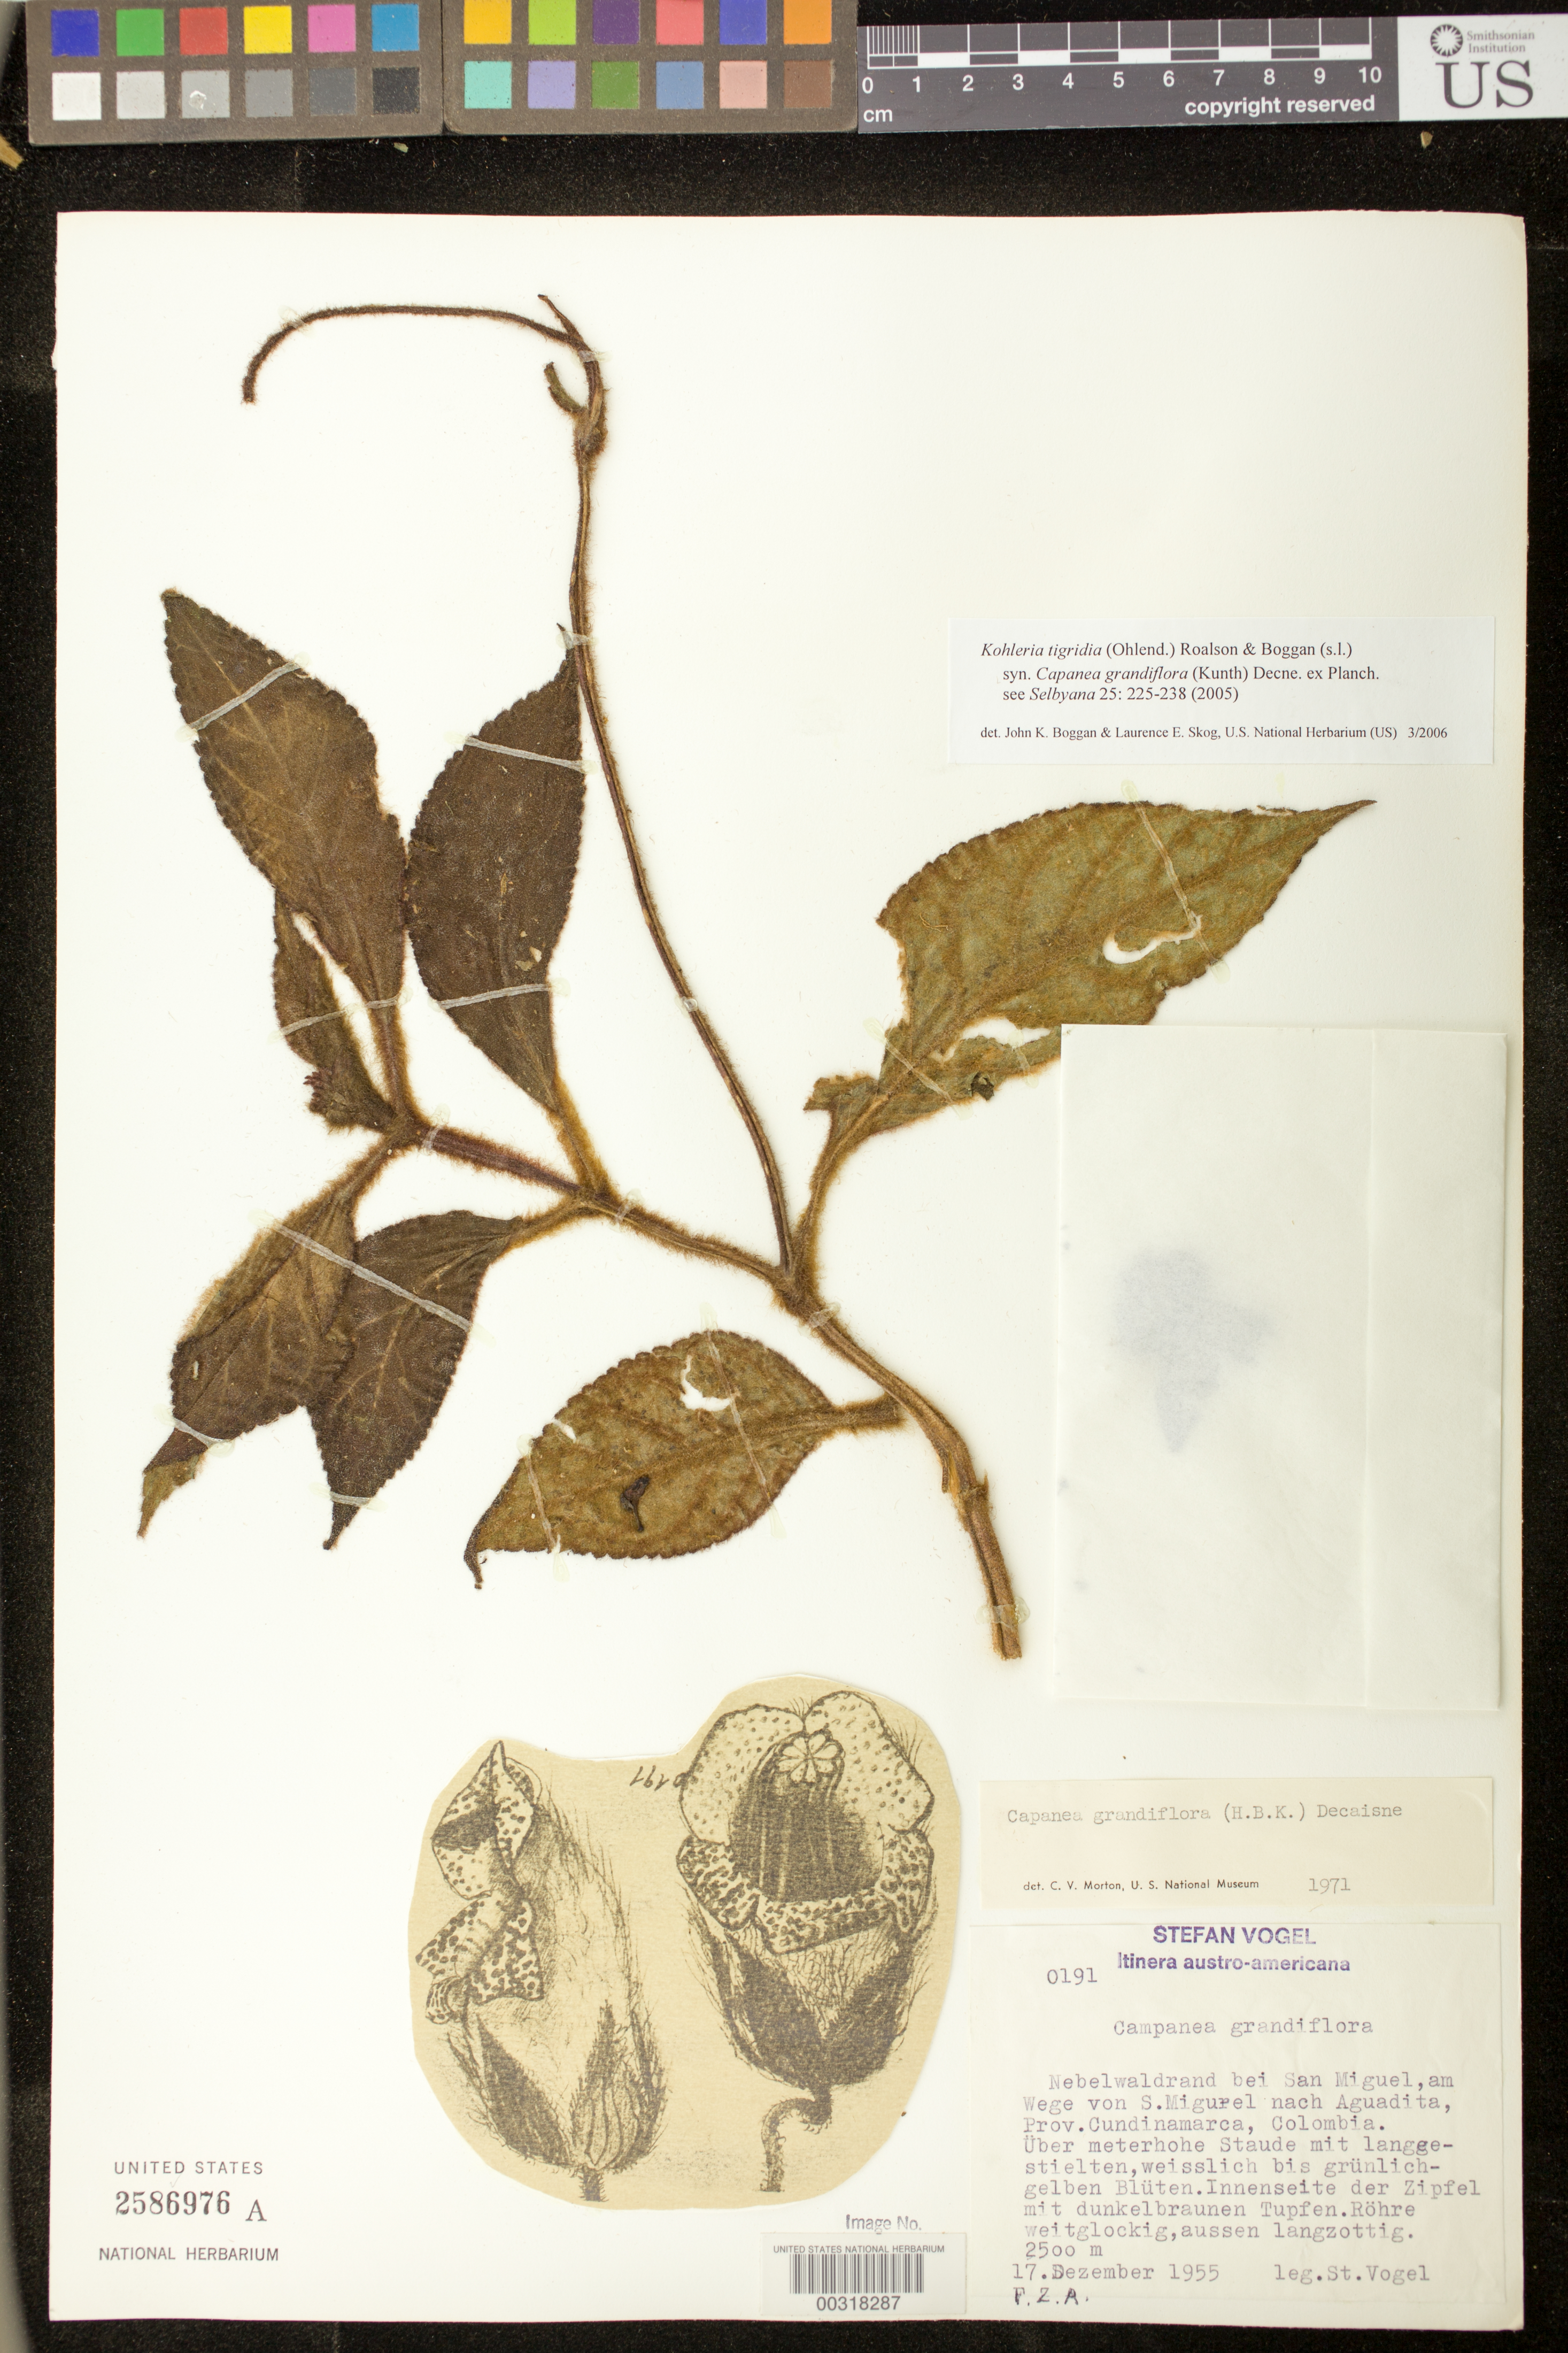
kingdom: Plantae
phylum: Tracheophyta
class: Magnoliopsida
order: Lamiales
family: Gesneriaceae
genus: Kohleria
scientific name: Kohleria tigridia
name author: (Ohlend.) Roalson & Boggan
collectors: S. Vogel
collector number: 191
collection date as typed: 17 Dec 1955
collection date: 1955-12-17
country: Colombia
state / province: Cundinamarca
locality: By San Miguel, ...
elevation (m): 2500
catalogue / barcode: US 2586976A